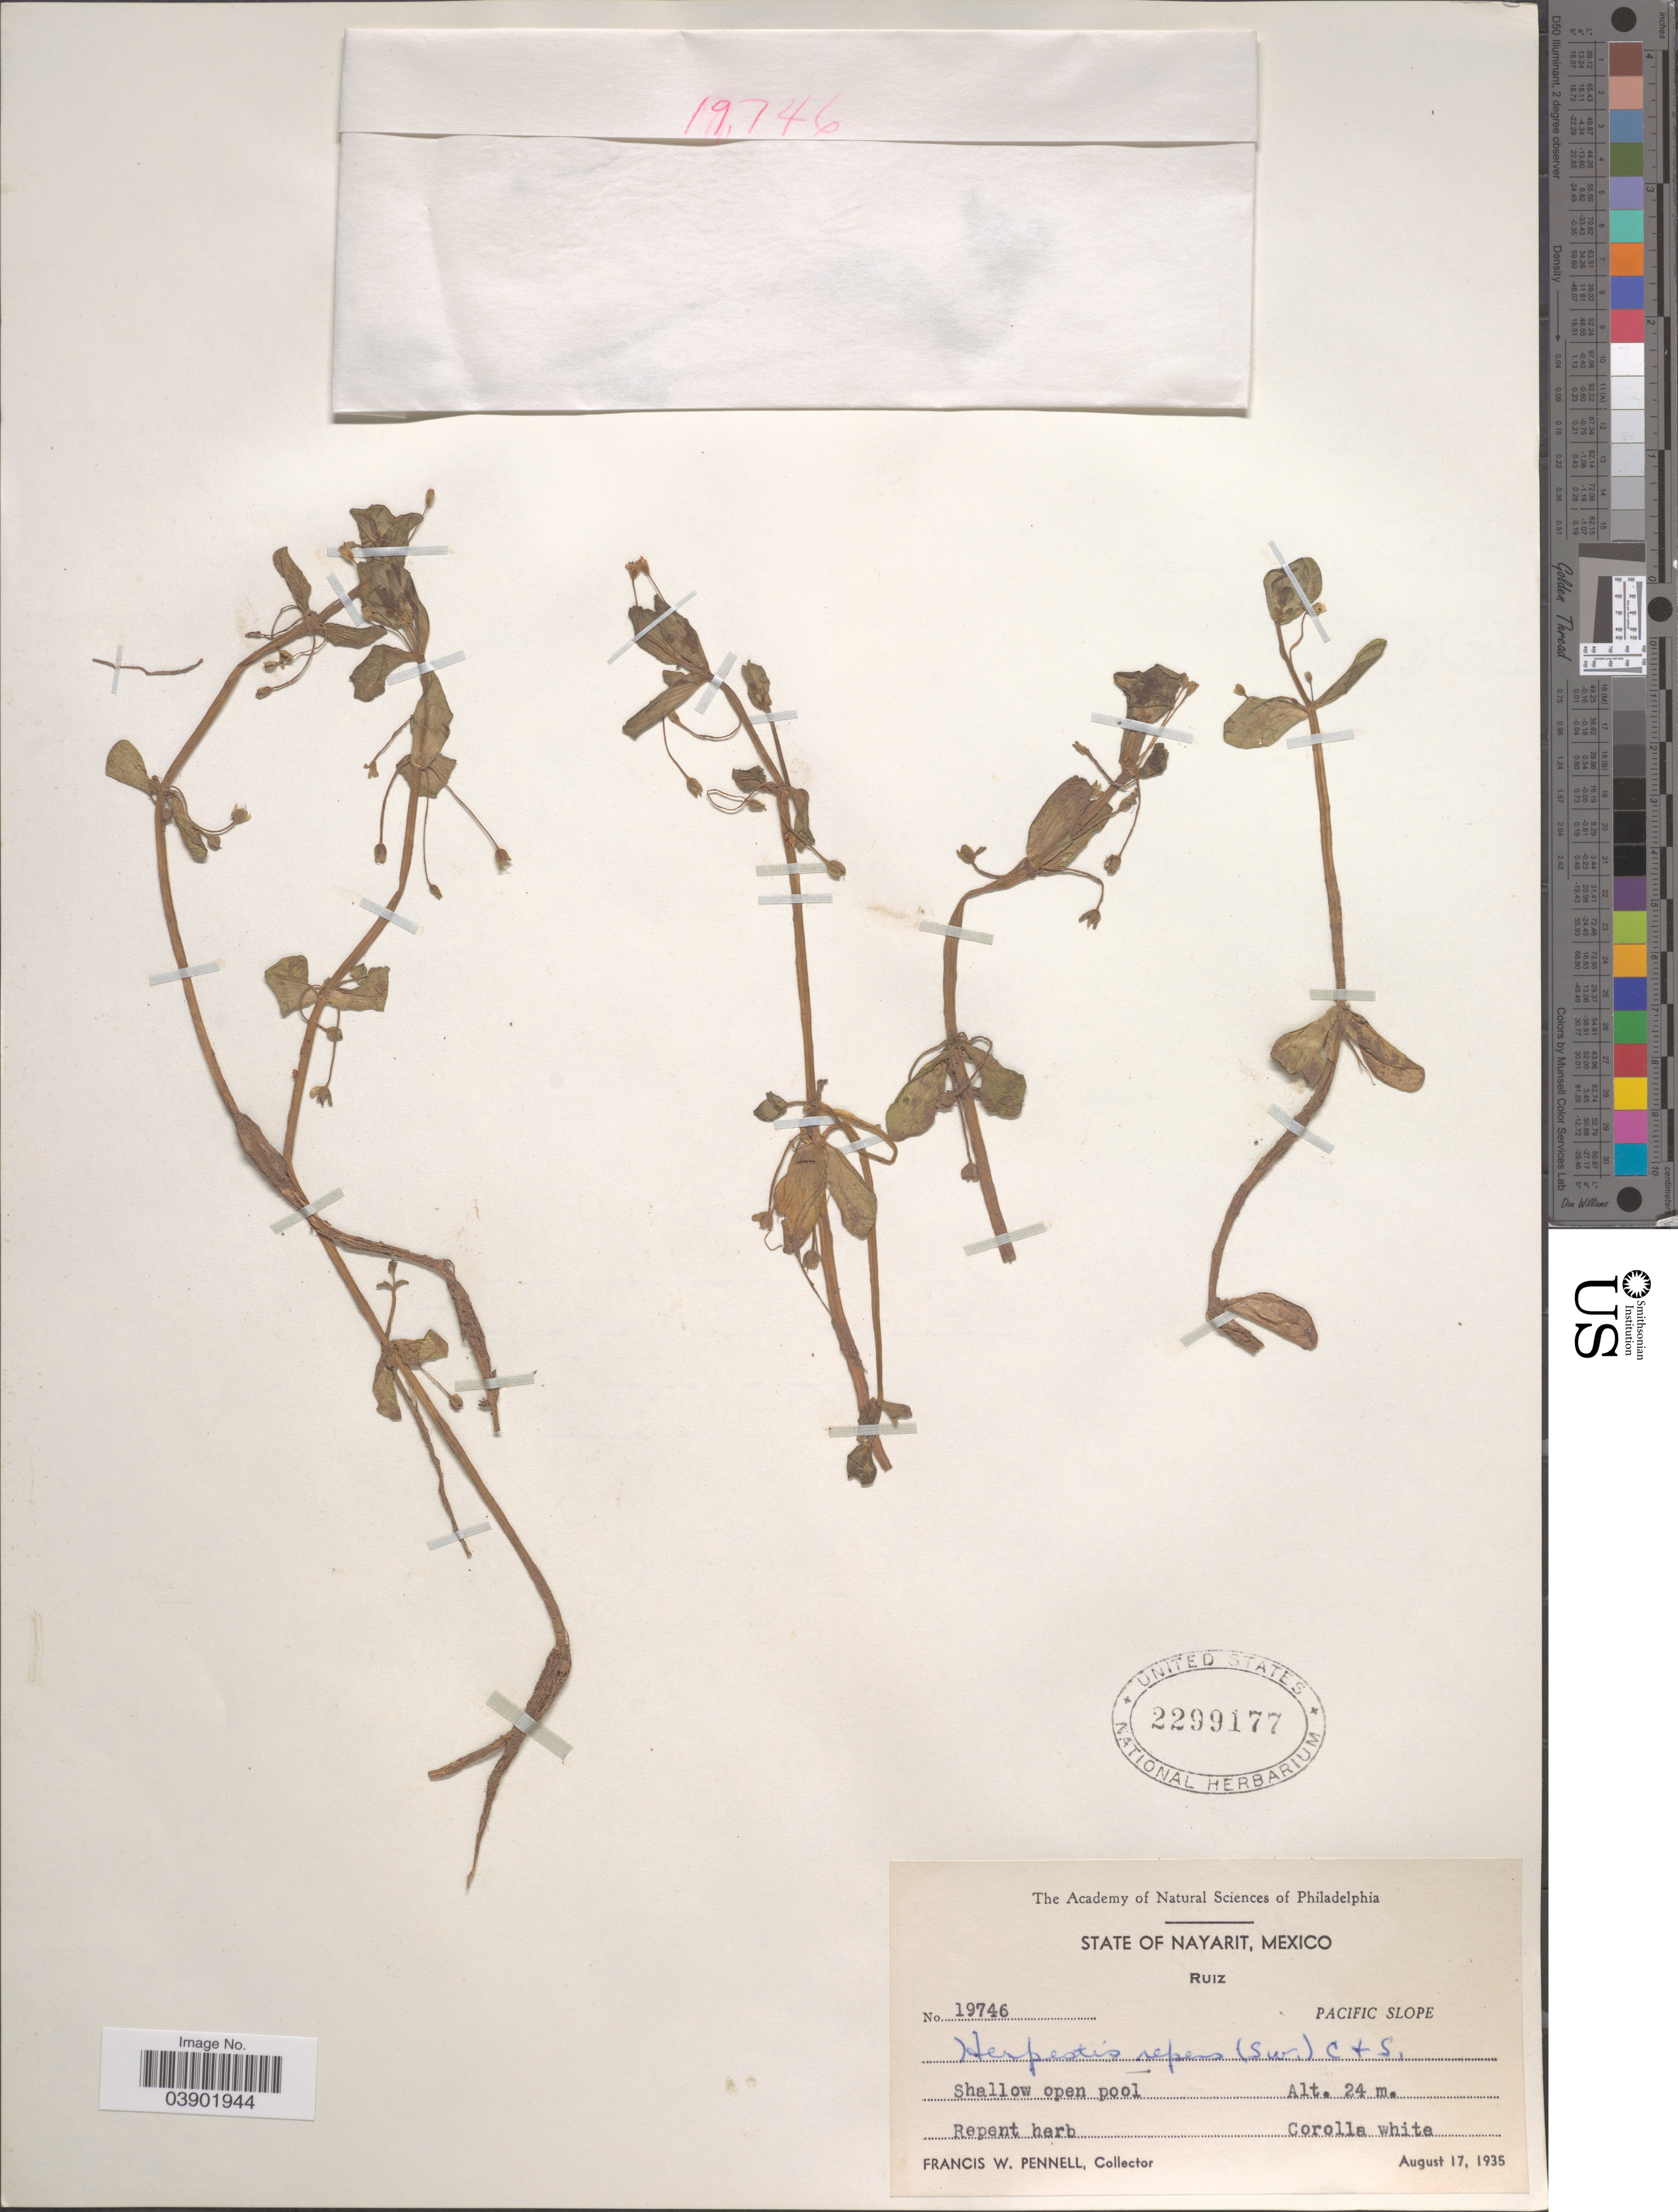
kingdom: Plantae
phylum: Tracheophyta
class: Magnoliopsida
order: Lamiales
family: Plantaginaceae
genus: Bacopa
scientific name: Bacopa repens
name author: (Sw.) Wettst.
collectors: F. W. Pennell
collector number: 19746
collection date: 1935-08-17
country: Mexico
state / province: Nayarit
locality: Ruiz. Pacific Slope.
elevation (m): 24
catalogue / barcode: US 2299177